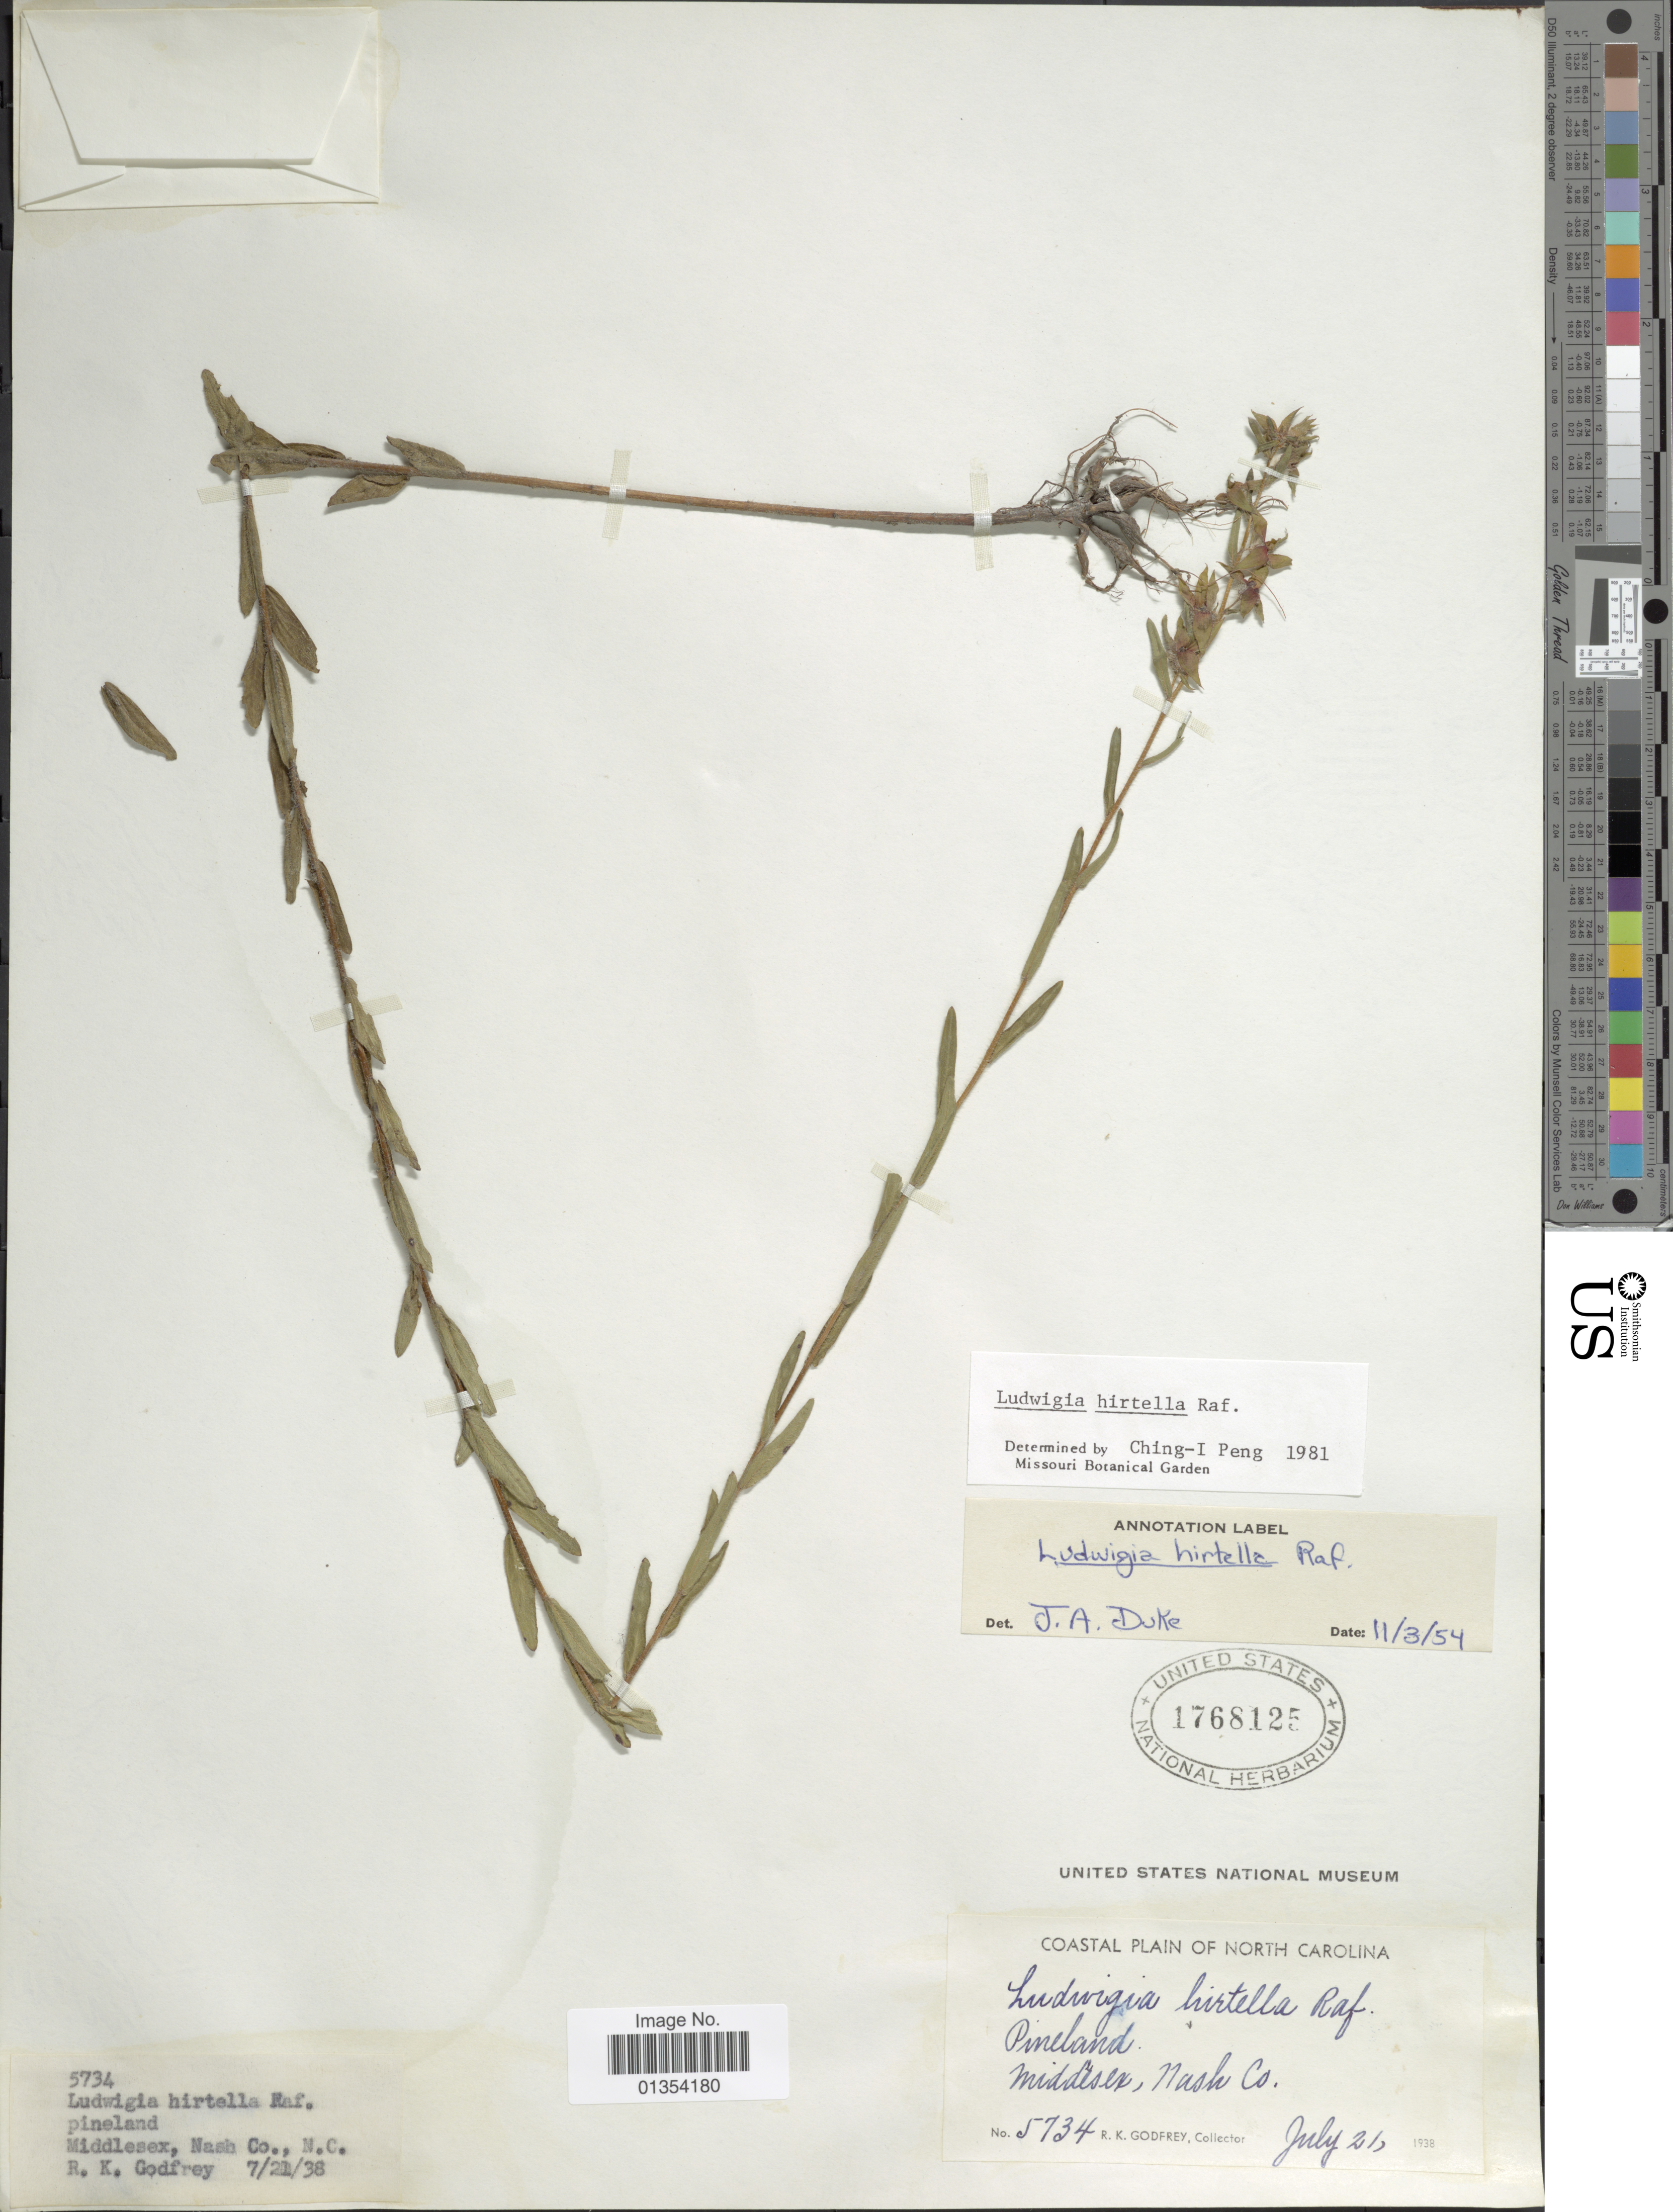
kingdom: Plantae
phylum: Tracheophyta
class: Magnoliopsida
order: Myrtales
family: Onagraceae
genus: Ludwigia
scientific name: Ludwigia hirtella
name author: Raf.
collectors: R. K. Godfrey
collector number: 5734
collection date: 1938-07-21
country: United States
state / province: North Carolina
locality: Middlesex, Nash Co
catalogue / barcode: US 1768125